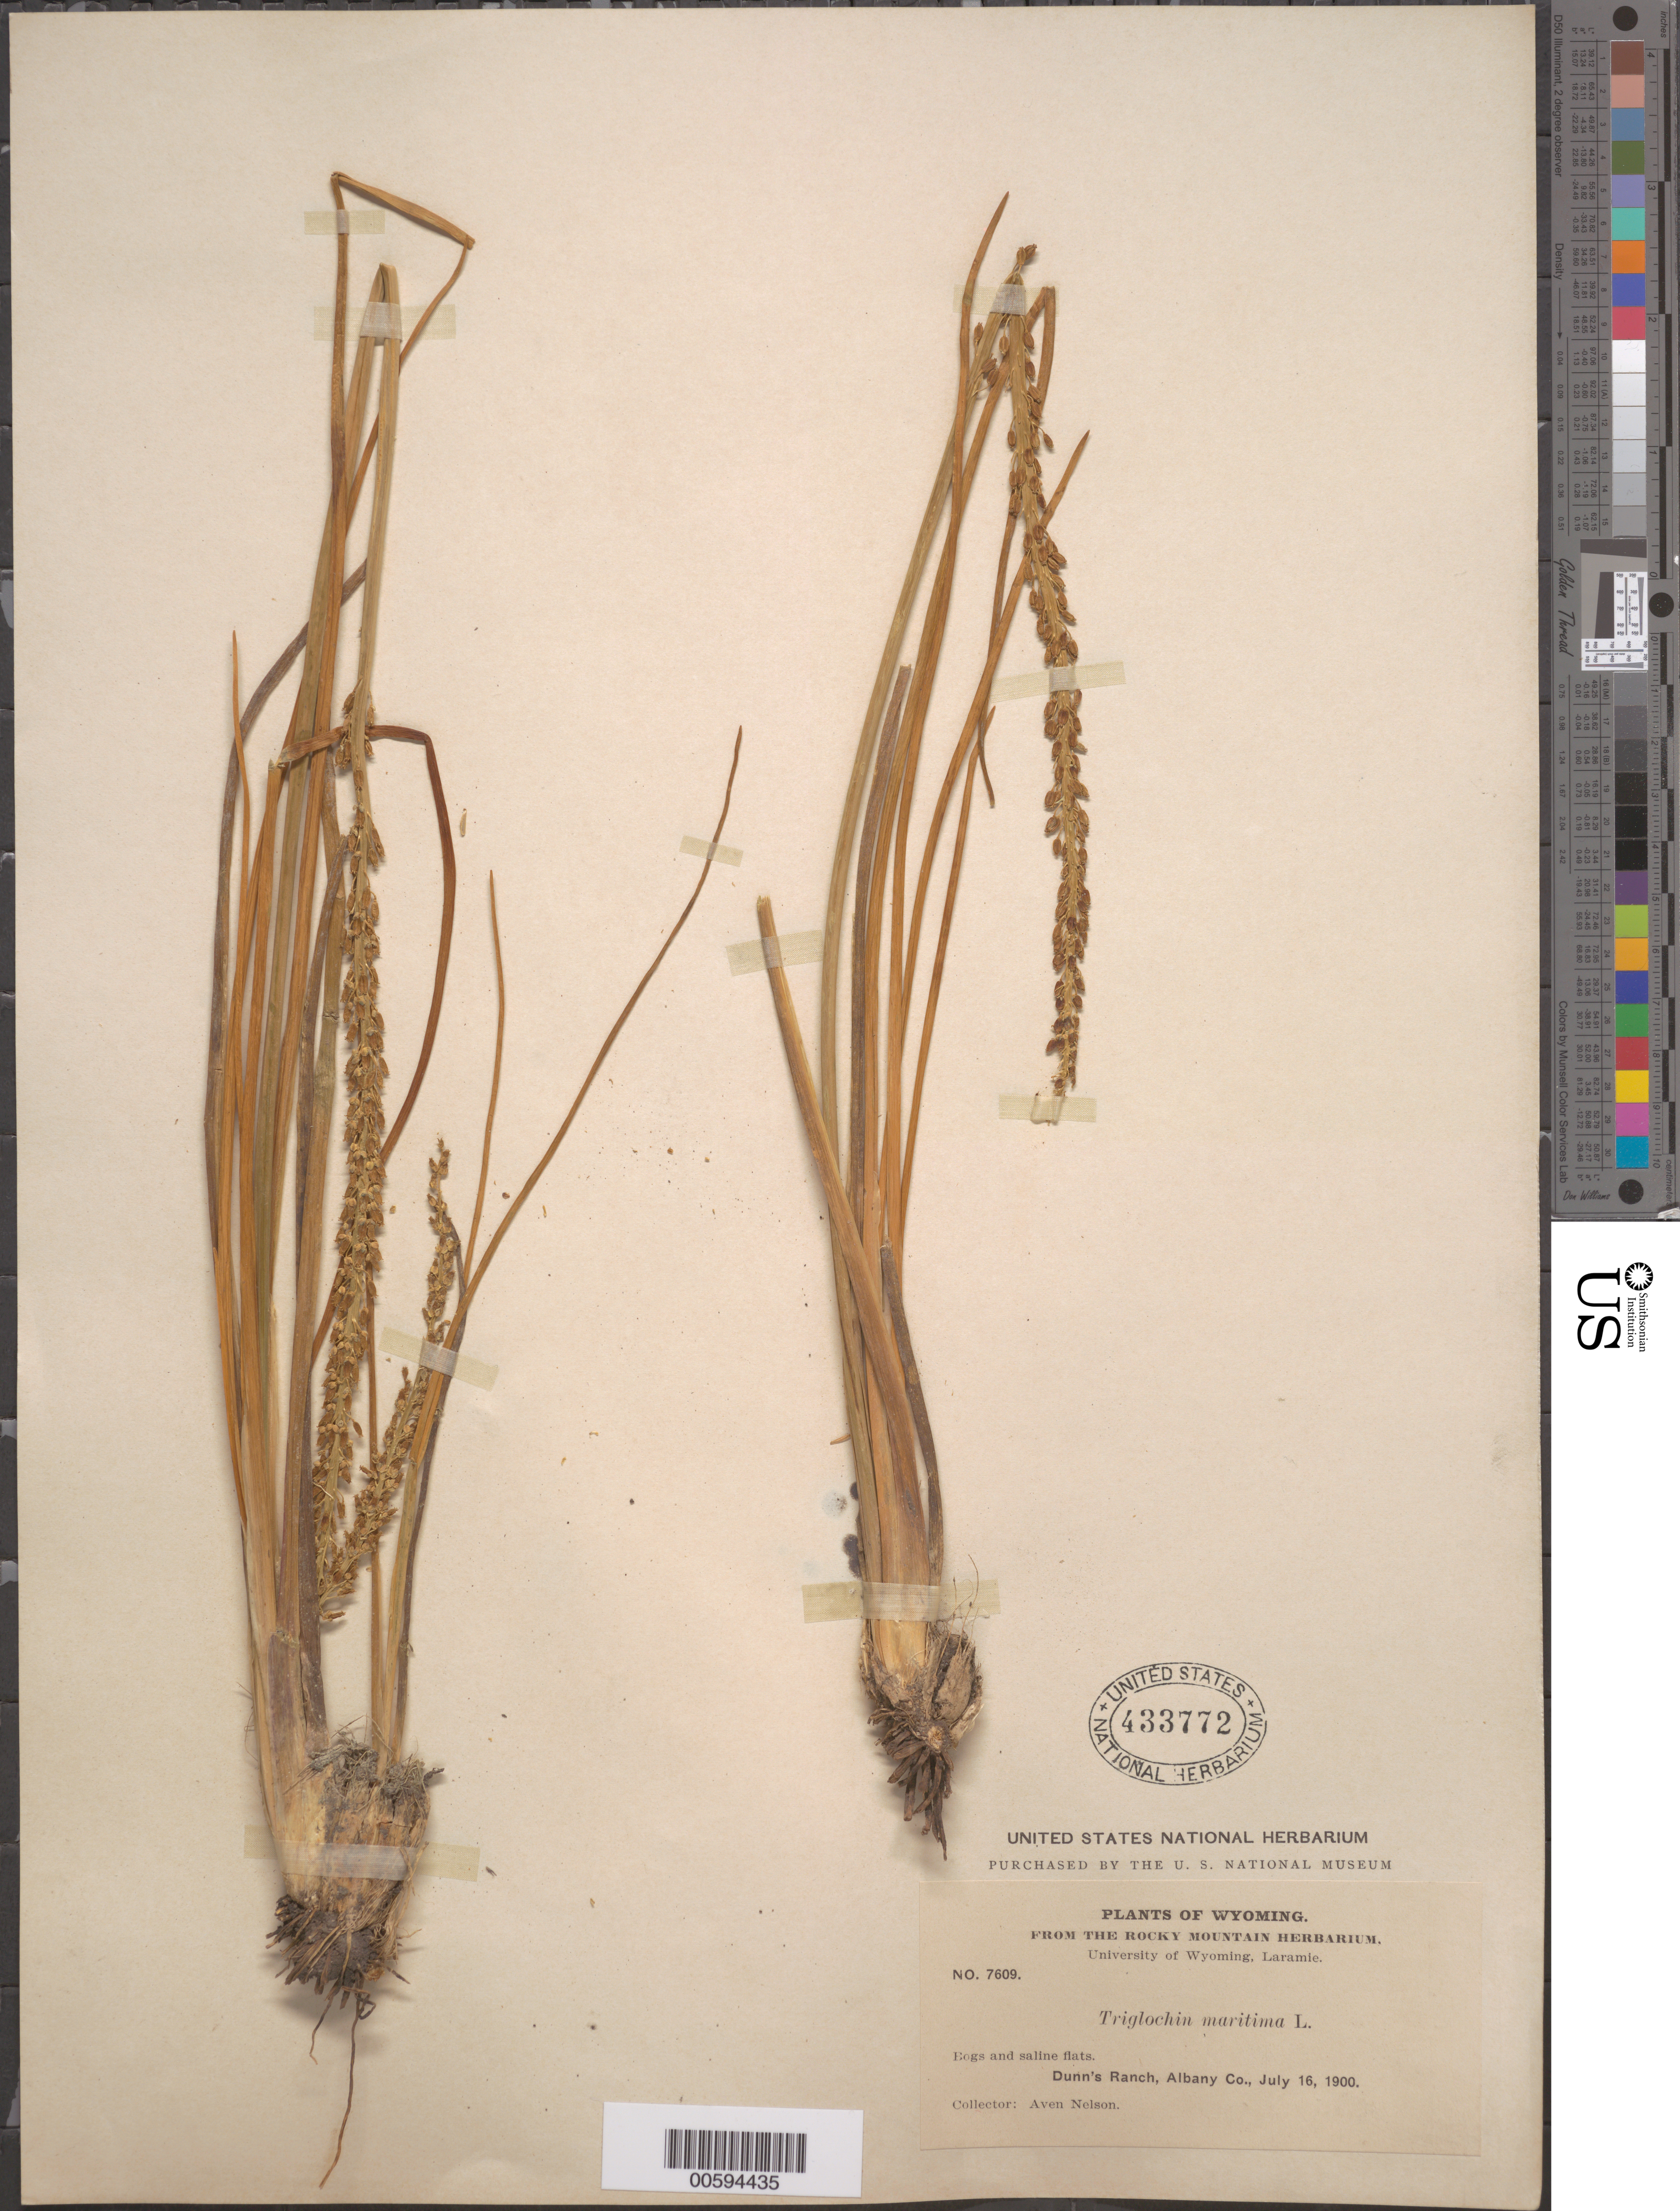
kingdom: Plantae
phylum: Tracheophyta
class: Liliopsida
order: Alismatales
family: Juncaginaceae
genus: Triglochin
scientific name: Triglochin maritima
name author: L.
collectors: A. Nelson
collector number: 7609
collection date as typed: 16 Jul 1900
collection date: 1900-07-16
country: United States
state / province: Wyoming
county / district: Albany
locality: Dunn's Ranch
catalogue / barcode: US 433772